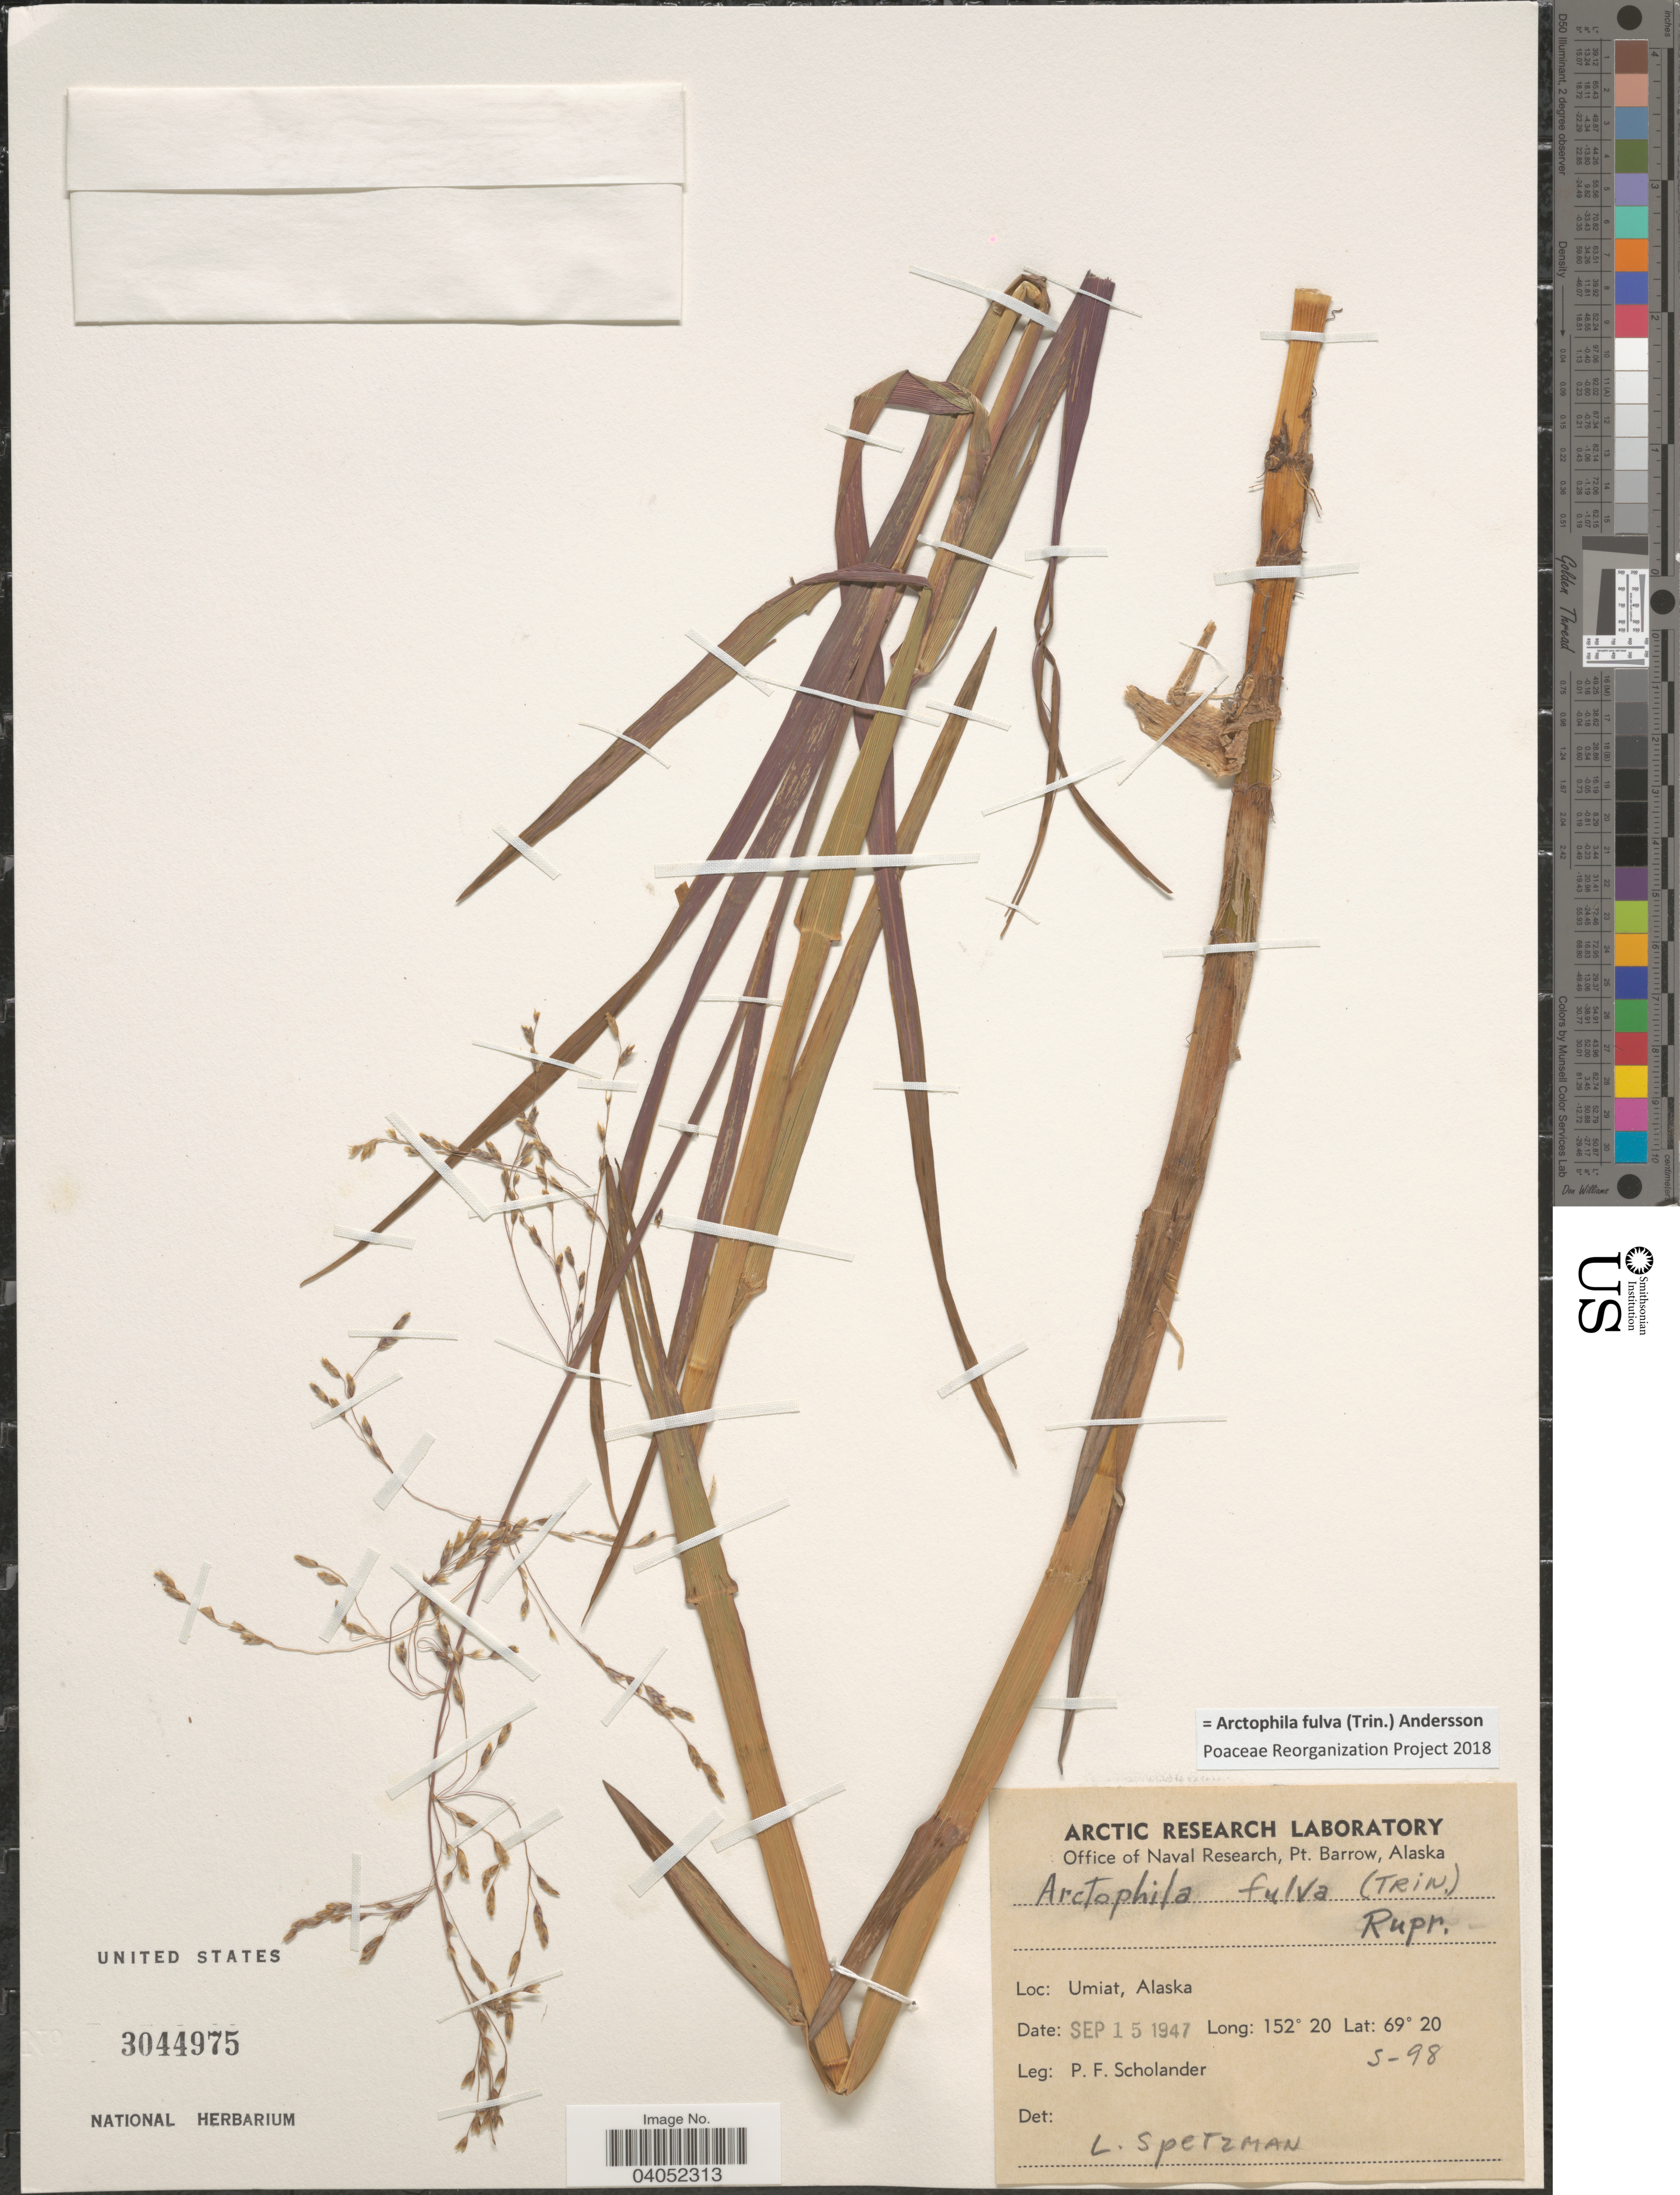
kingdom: Plantae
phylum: Tracheophyta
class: Liliopsida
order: Poales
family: Poaceae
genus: Arctophila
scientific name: Arctophila fulva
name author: (Trin.) Andersson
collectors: P. Scholander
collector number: S-98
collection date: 1947-09-15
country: United States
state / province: Alaska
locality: Umiat.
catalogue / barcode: US 3044975